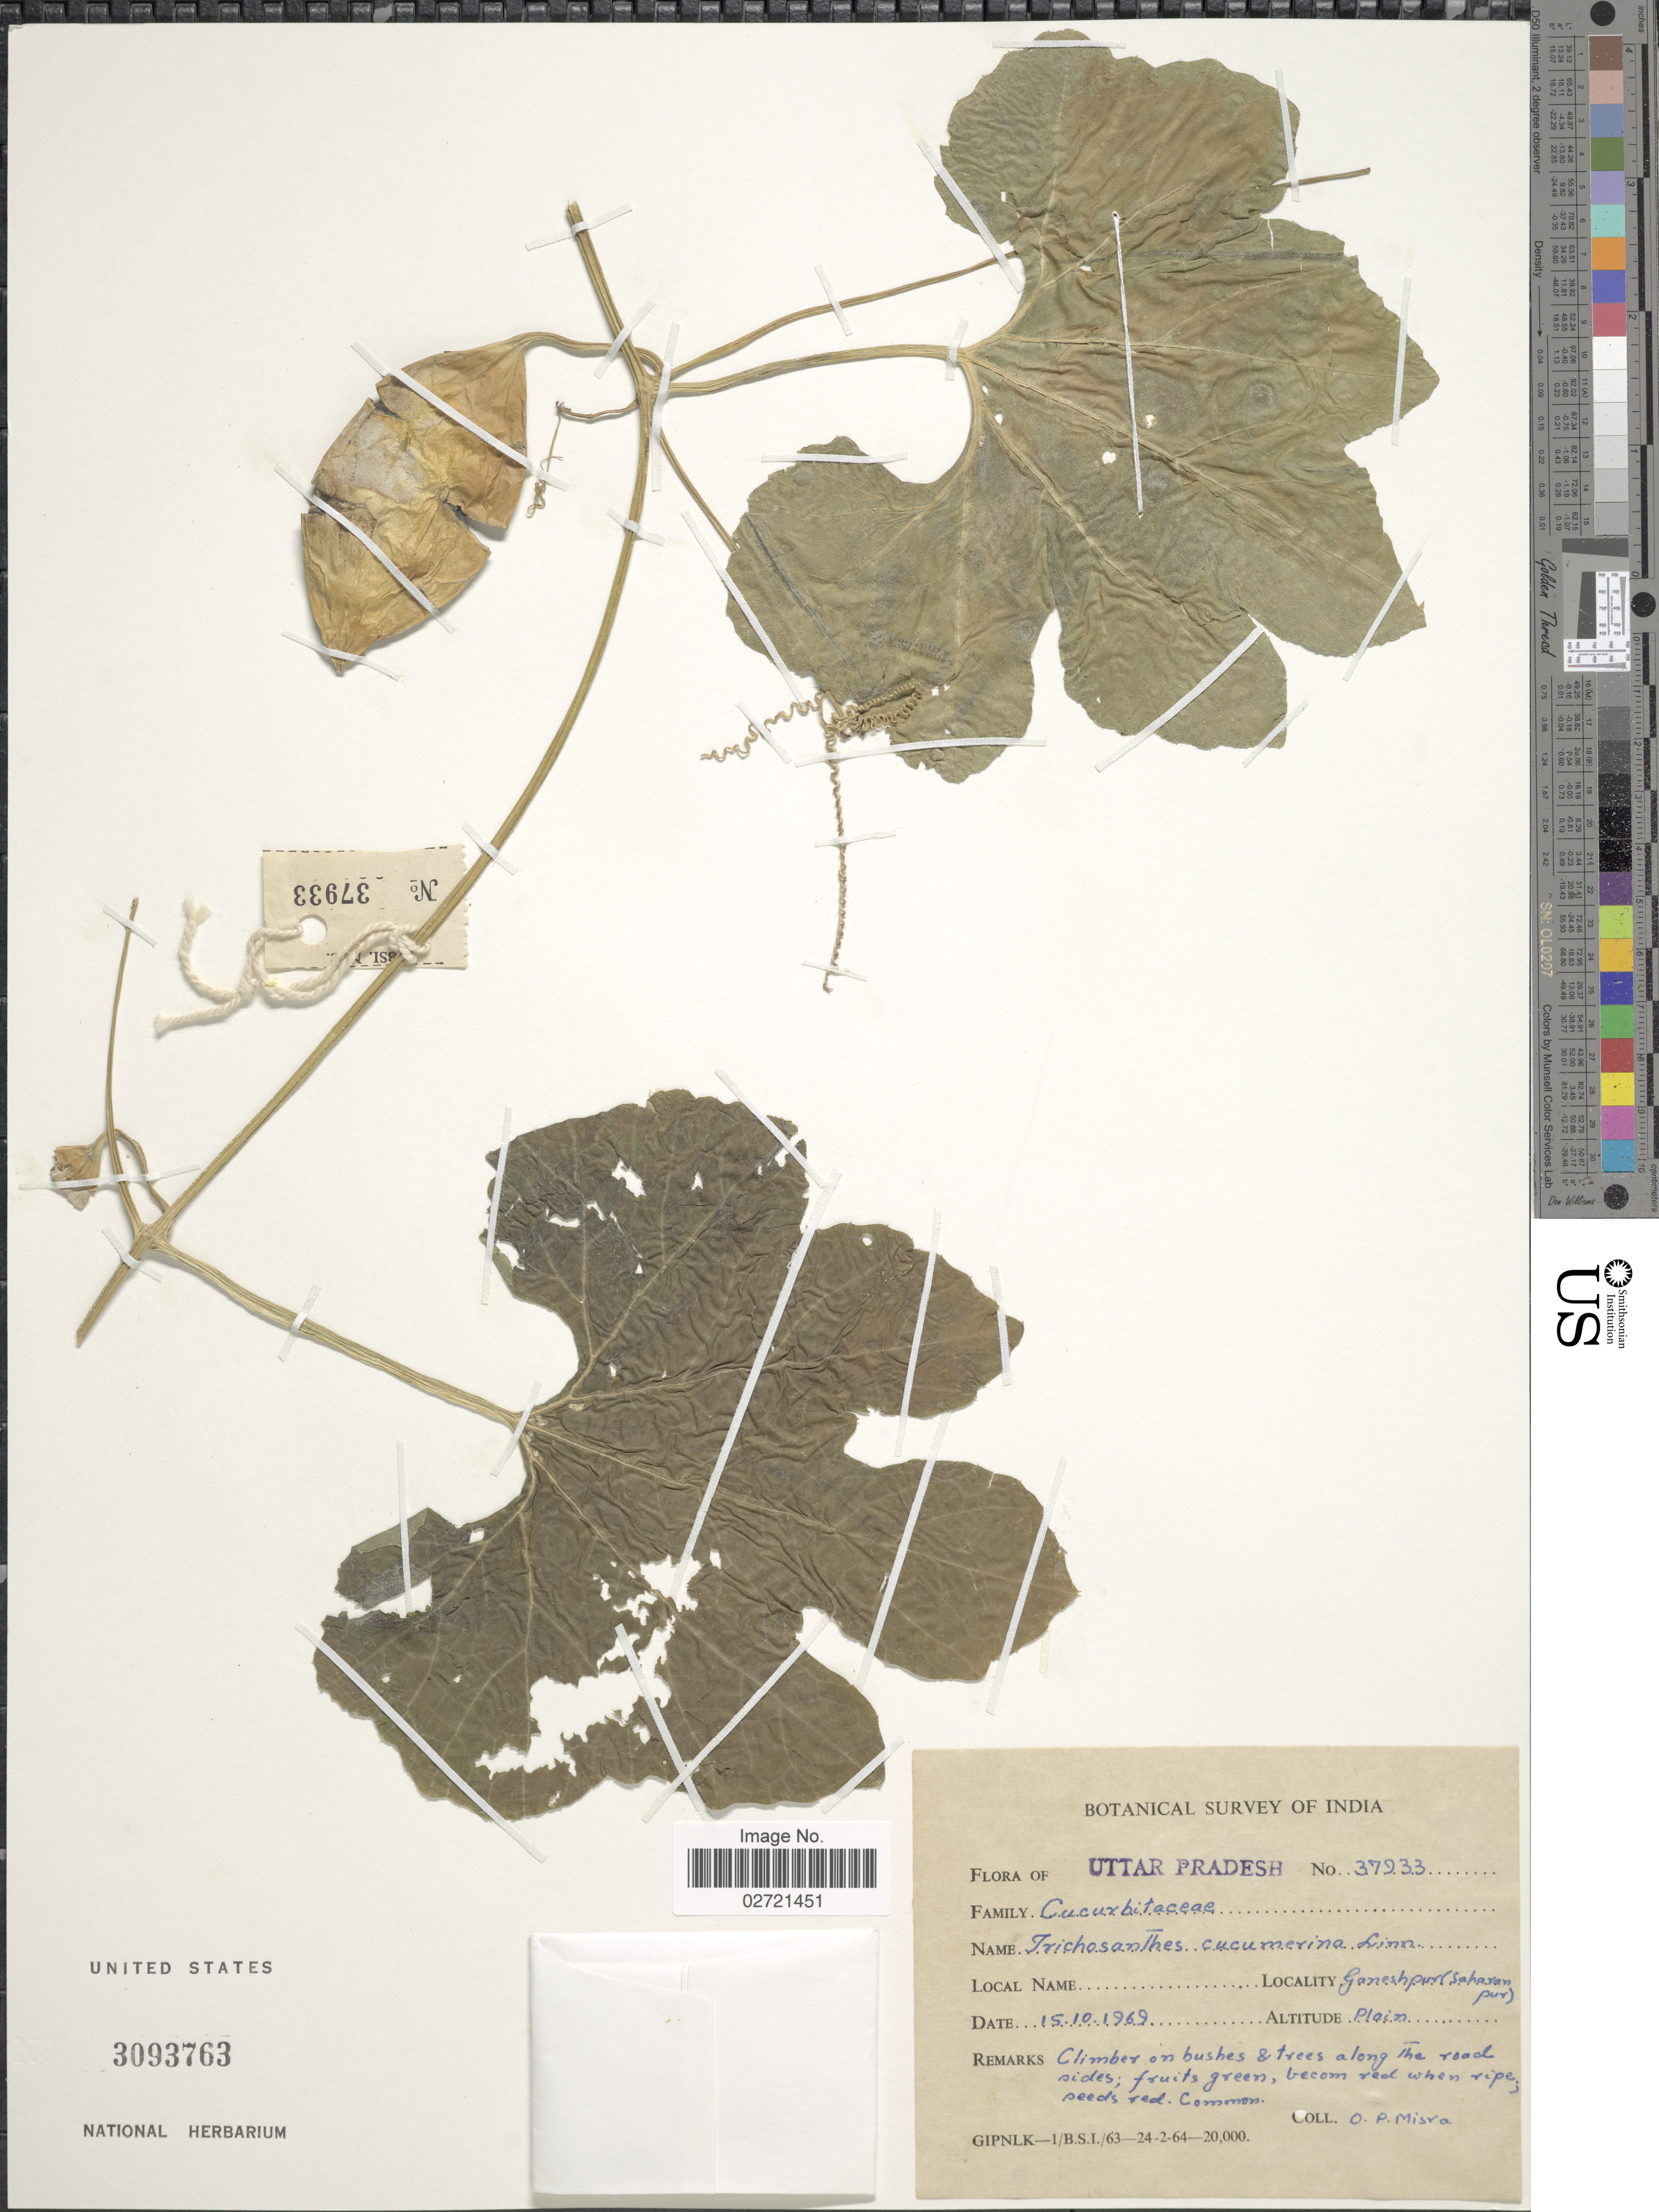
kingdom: Plantae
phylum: Tracheophyta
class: Magnoliopsida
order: Cucurbitales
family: Cucurbitaceae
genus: Trichosanthes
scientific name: Trichosanthes cucumerina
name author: L.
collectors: O. Misra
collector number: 37233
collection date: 1969-10-15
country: India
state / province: Uttar Pradesh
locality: Ganeshpur (Saharanpur)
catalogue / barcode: US 3093763